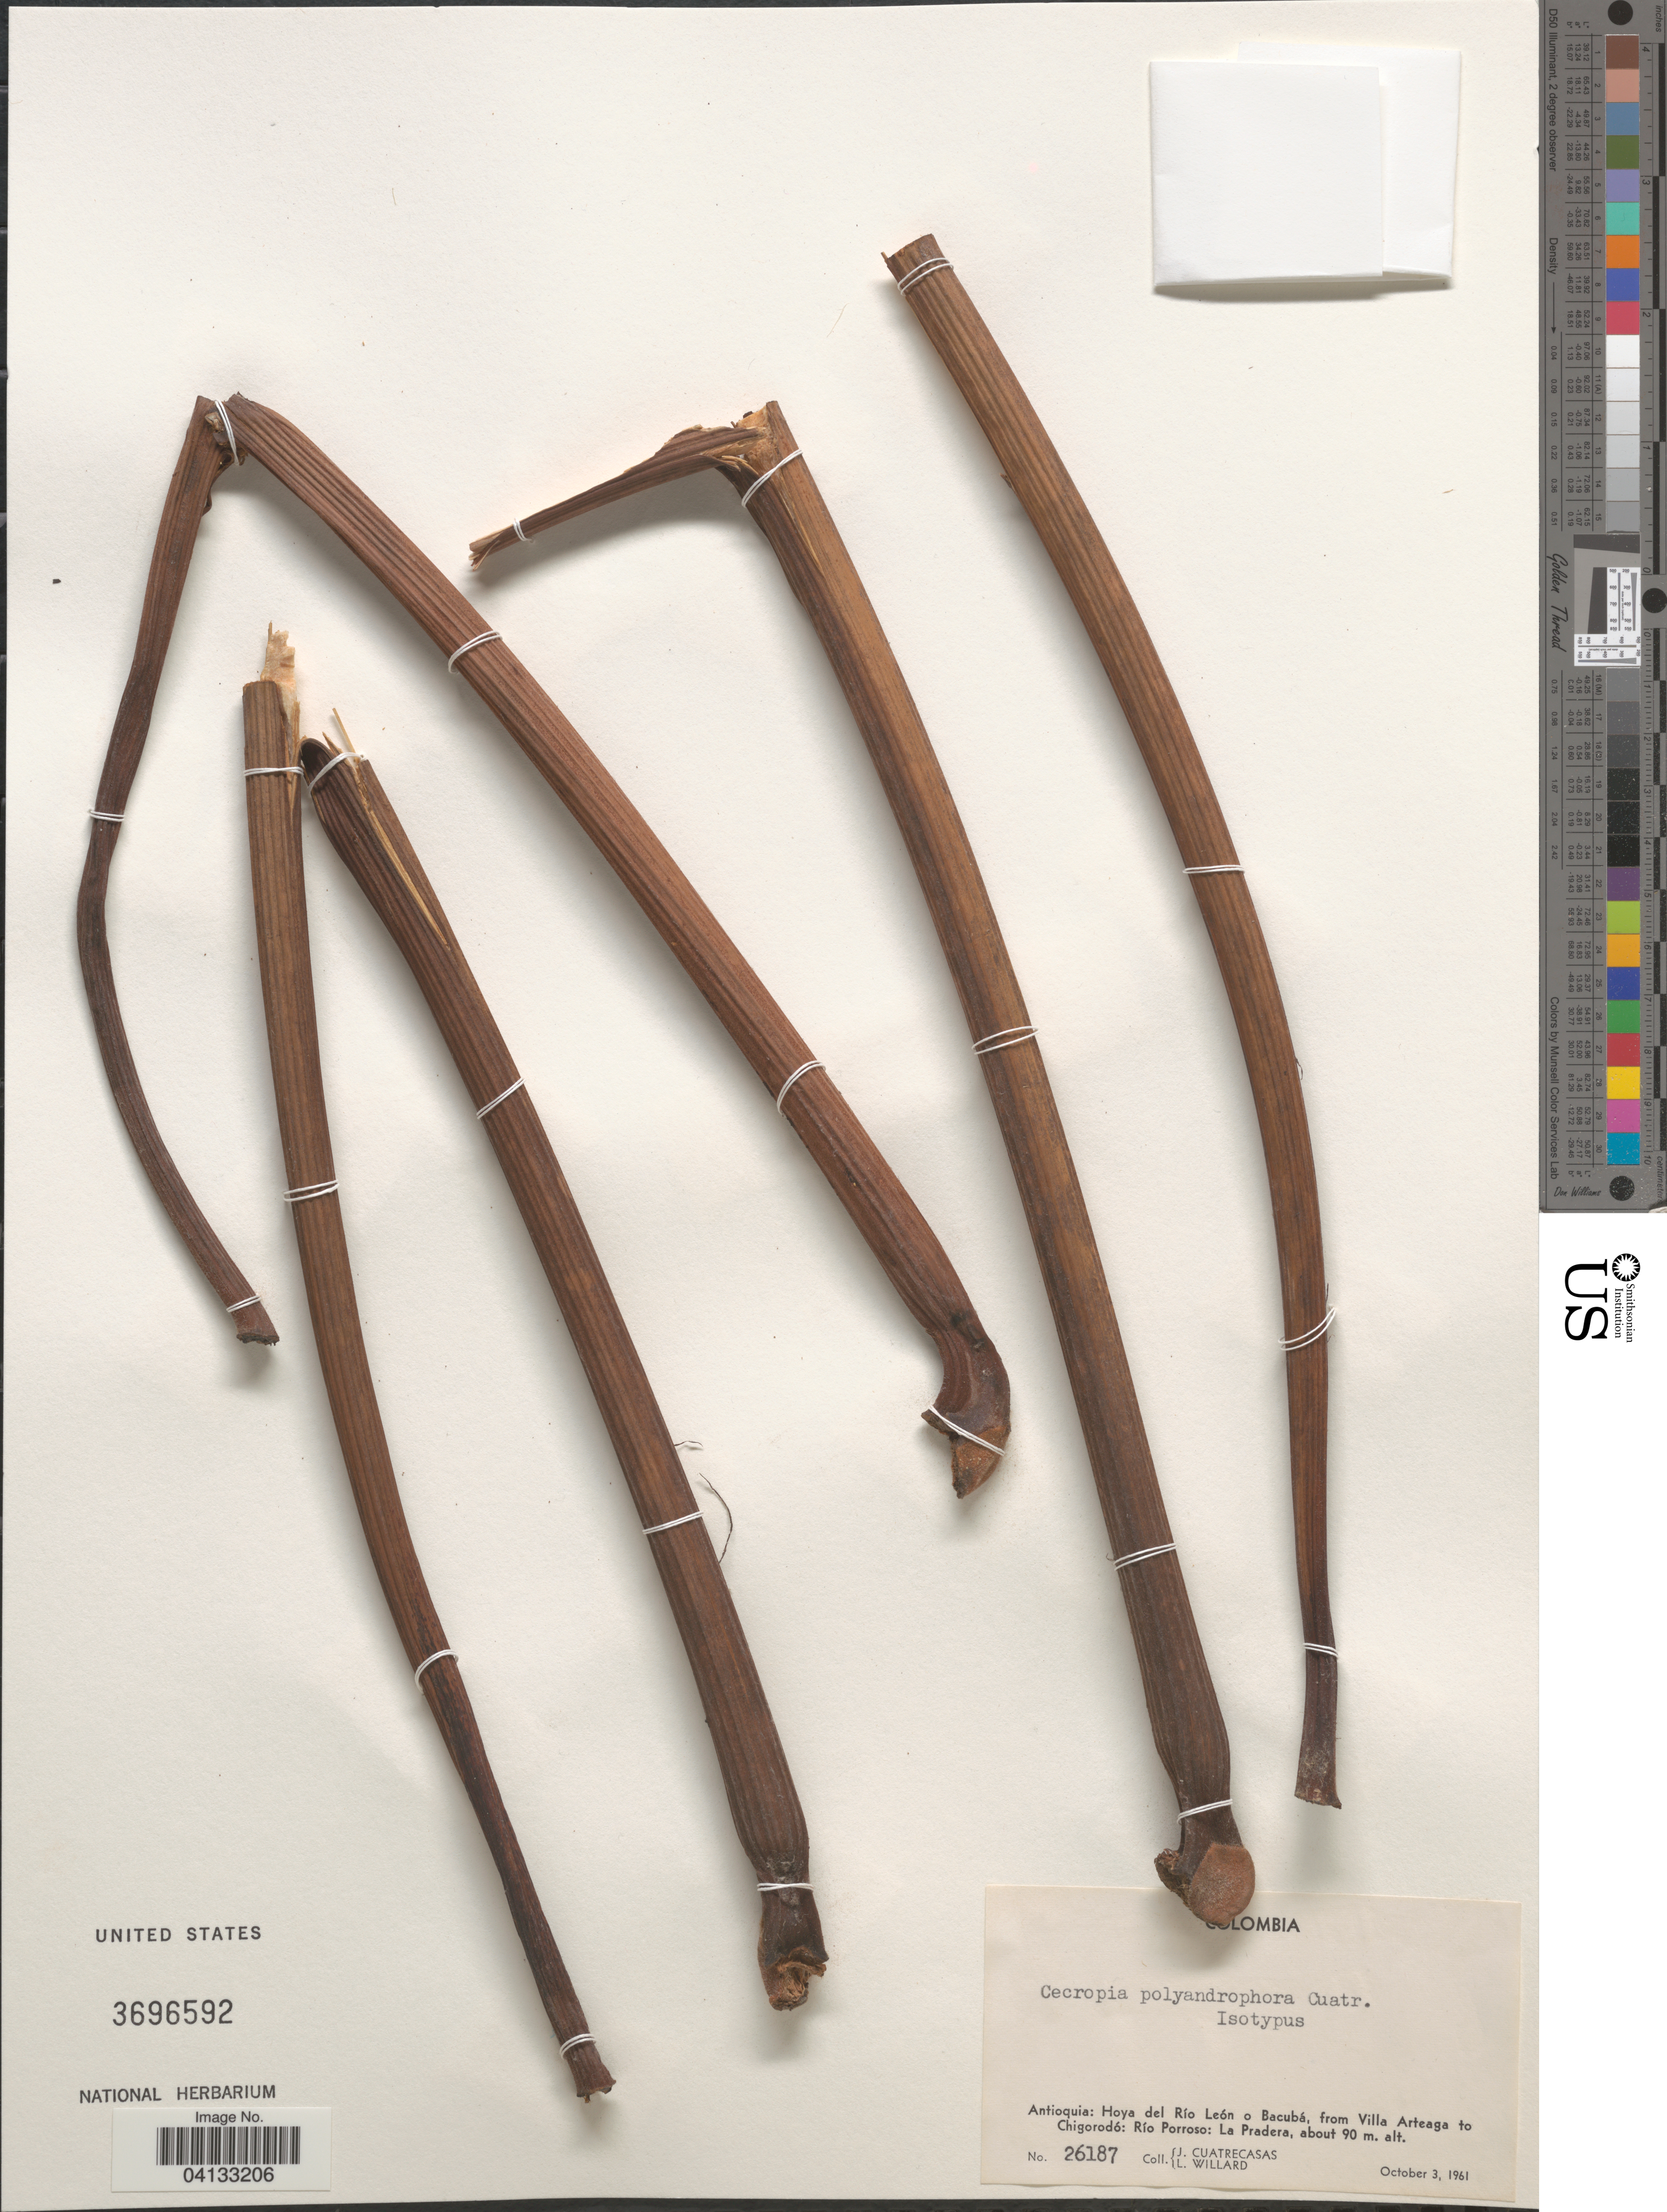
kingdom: Plantae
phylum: Tracheophyta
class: Magnoliopsida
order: Rosales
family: Urticaceae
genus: Cecropia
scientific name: Cecropia polyandrophora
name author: Cuatrec.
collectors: J. Cuatrecasas & L. Willard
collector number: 26187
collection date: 1961-10-03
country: Colombia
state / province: Antioquia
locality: Hoya del Río León o Bacubá, from Villa Arteaga to Chigorodó: Río Porroso: La Pradera.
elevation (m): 90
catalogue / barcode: US 3696592